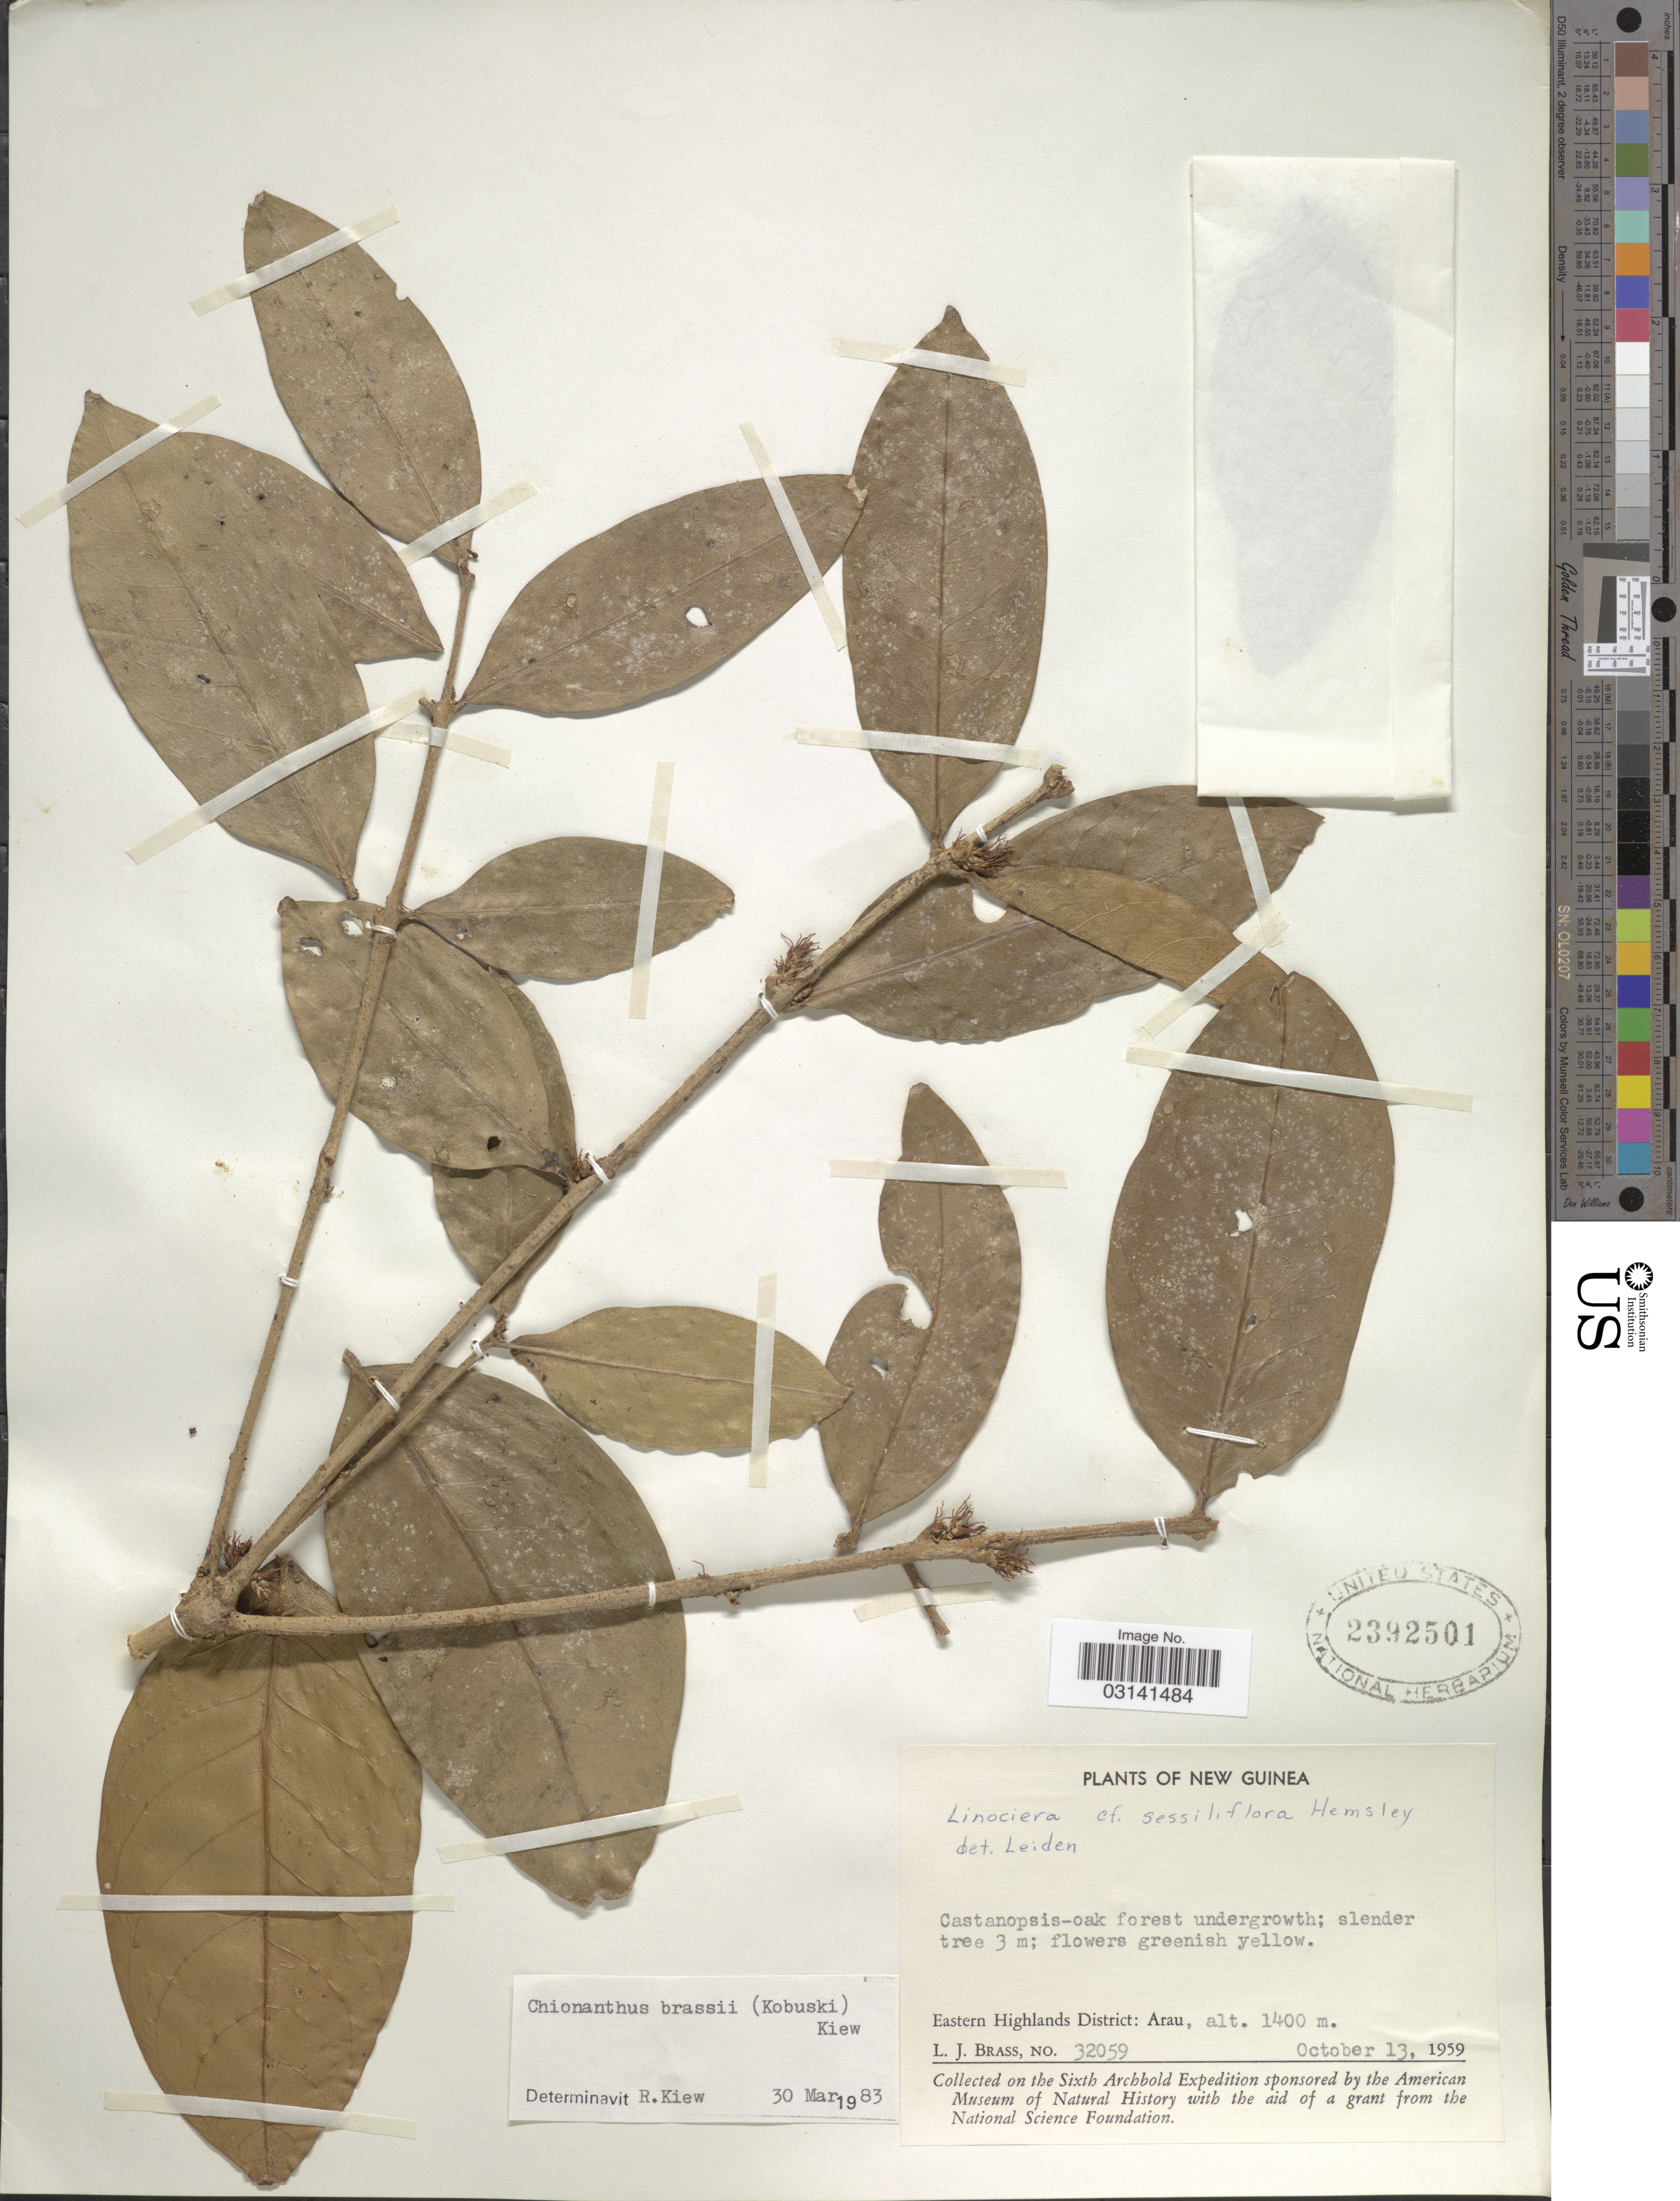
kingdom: Plantae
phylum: Tracheophyta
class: Magnoliopsida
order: Lamiales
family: Oleaceae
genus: Chionanthus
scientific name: Chionanthus brassii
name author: (Kobuski) Kiew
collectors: L. J. Brass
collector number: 32059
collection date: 1959-10-13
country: Papua New Guinea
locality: New Guinea. Eastern Highlands District: Arau.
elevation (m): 1400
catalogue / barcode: US 2392501